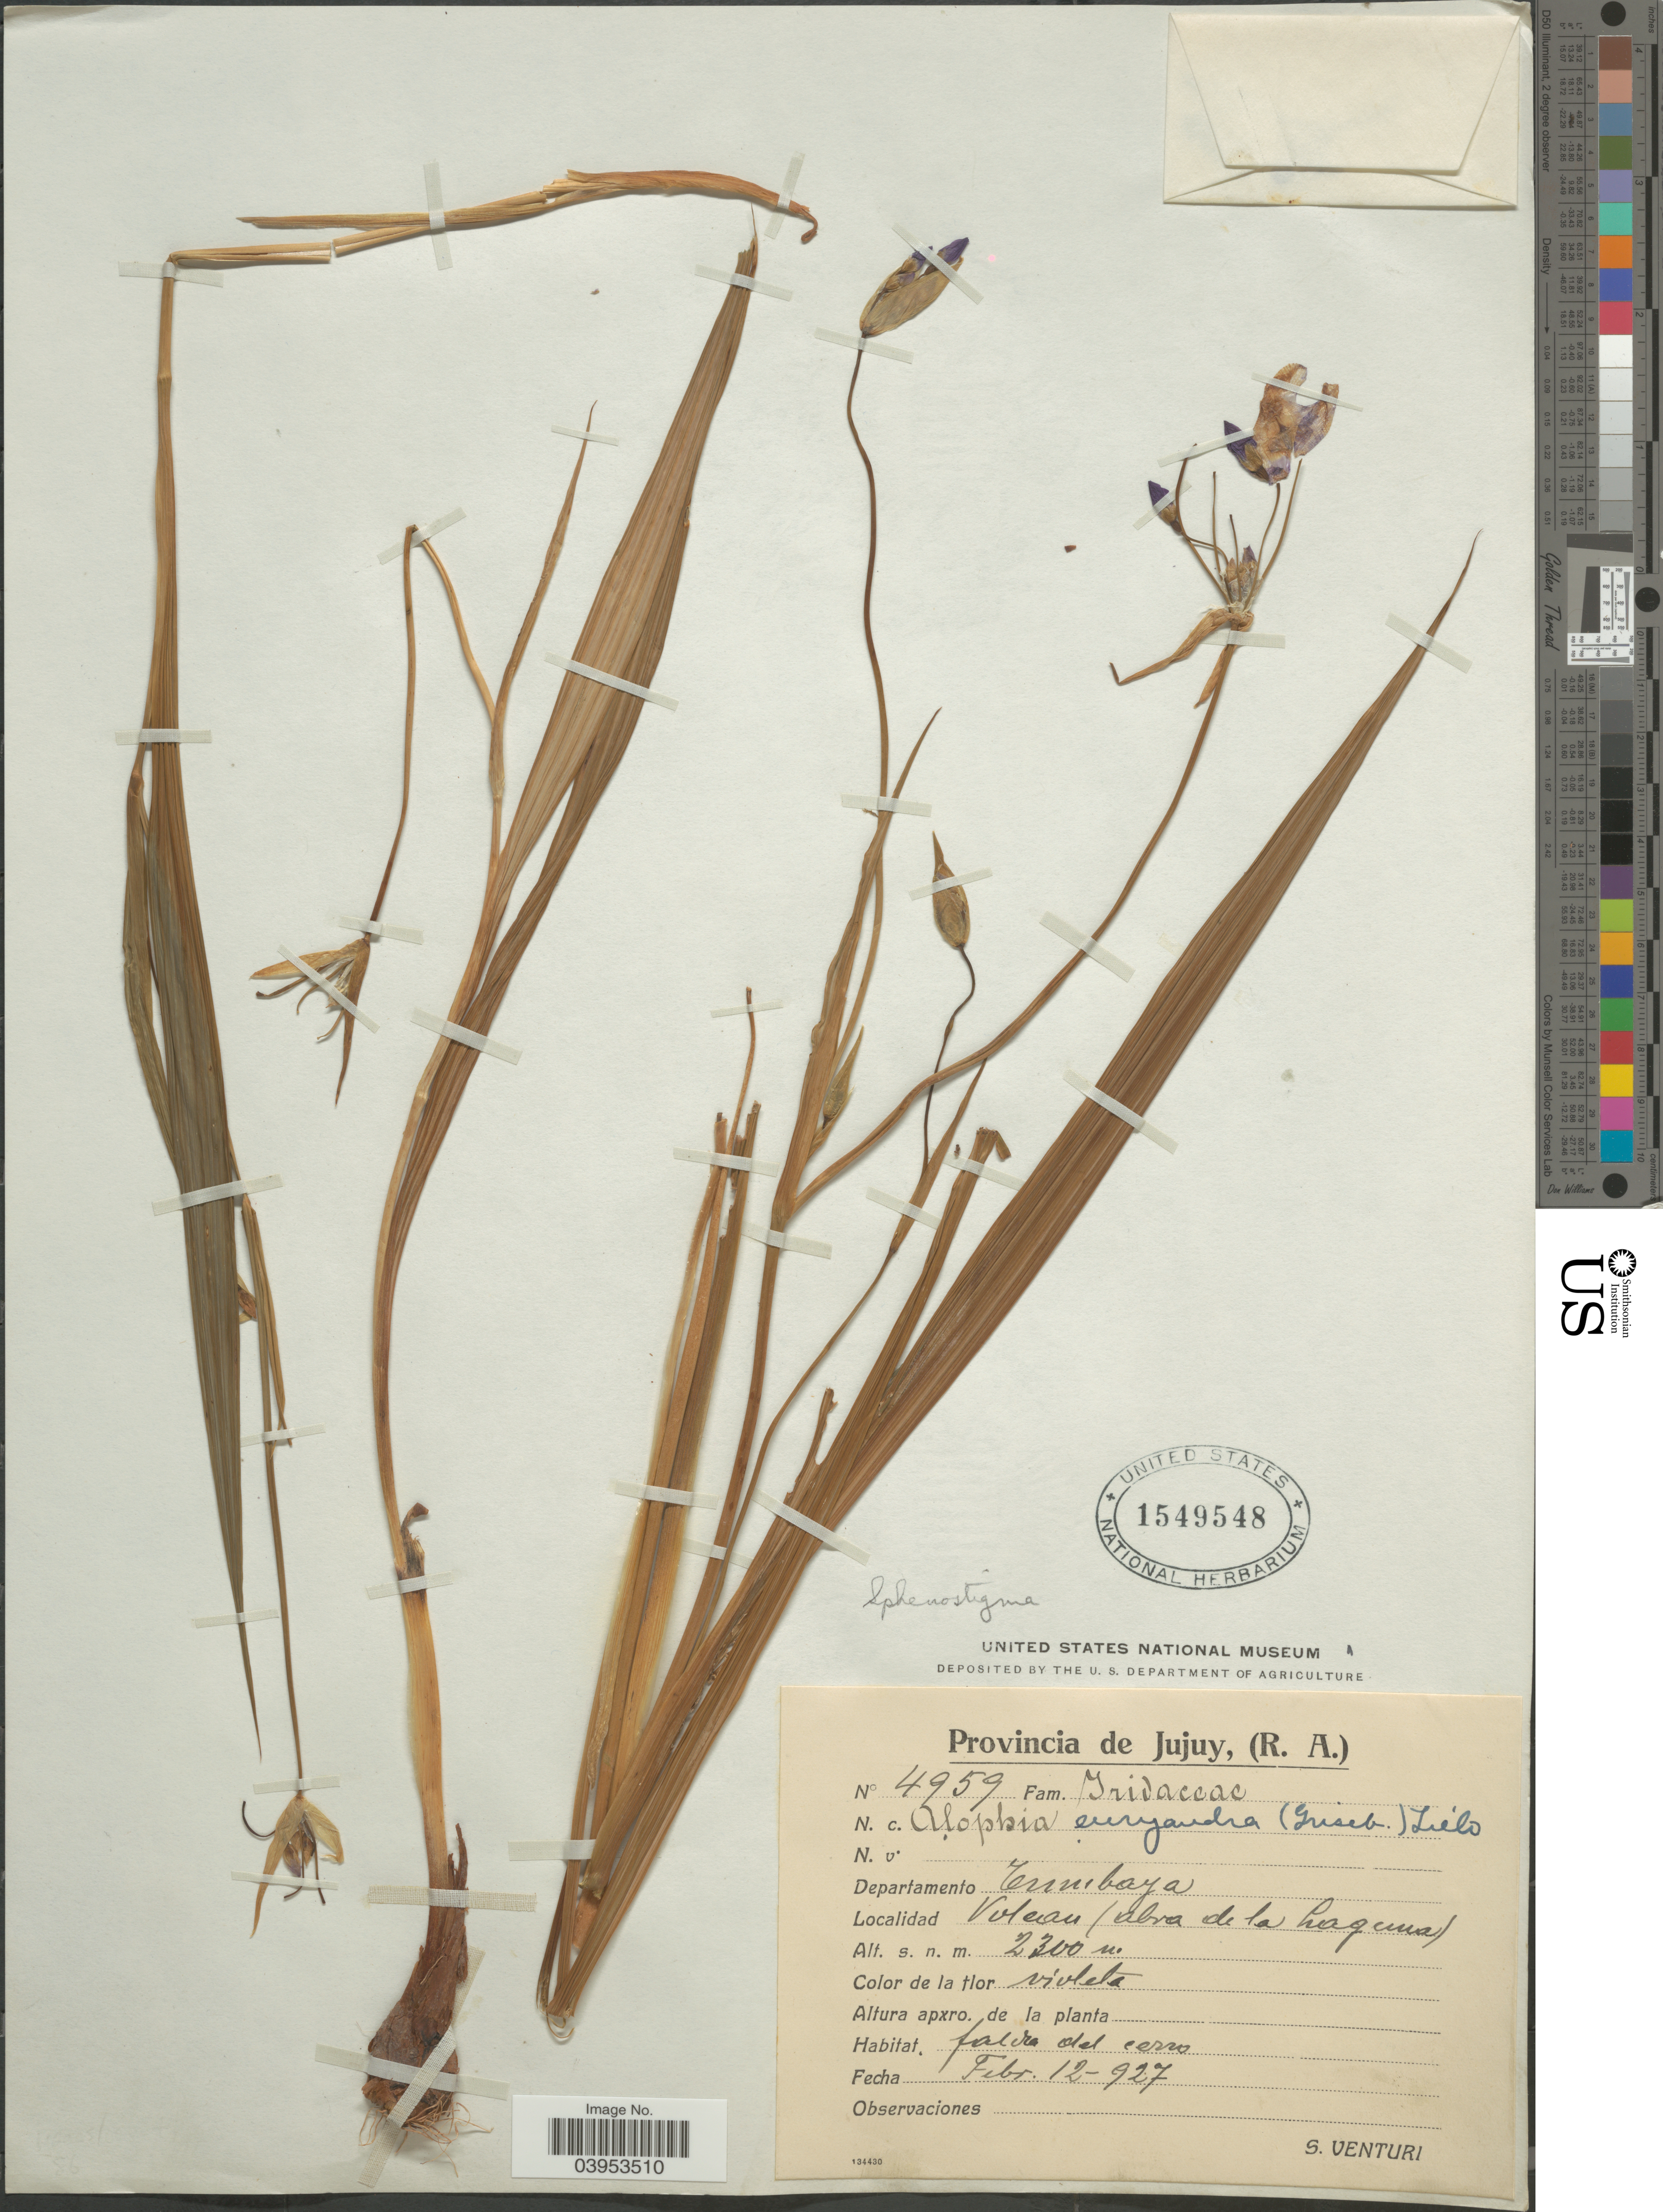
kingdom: Plantae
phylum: Tracheophyta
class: Liliopsida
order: Asparagales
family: Iridaceae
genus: Alophia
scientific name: Alophia euryandra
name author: (Griseb.) Lillo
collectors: S. Venturi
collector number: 4959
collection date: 1927-02-12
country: Argentina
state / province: Tucuman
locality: Departamento Tumbaya. Volcan (abra de la Laguna).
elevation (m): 2300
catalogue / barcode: US 1549548